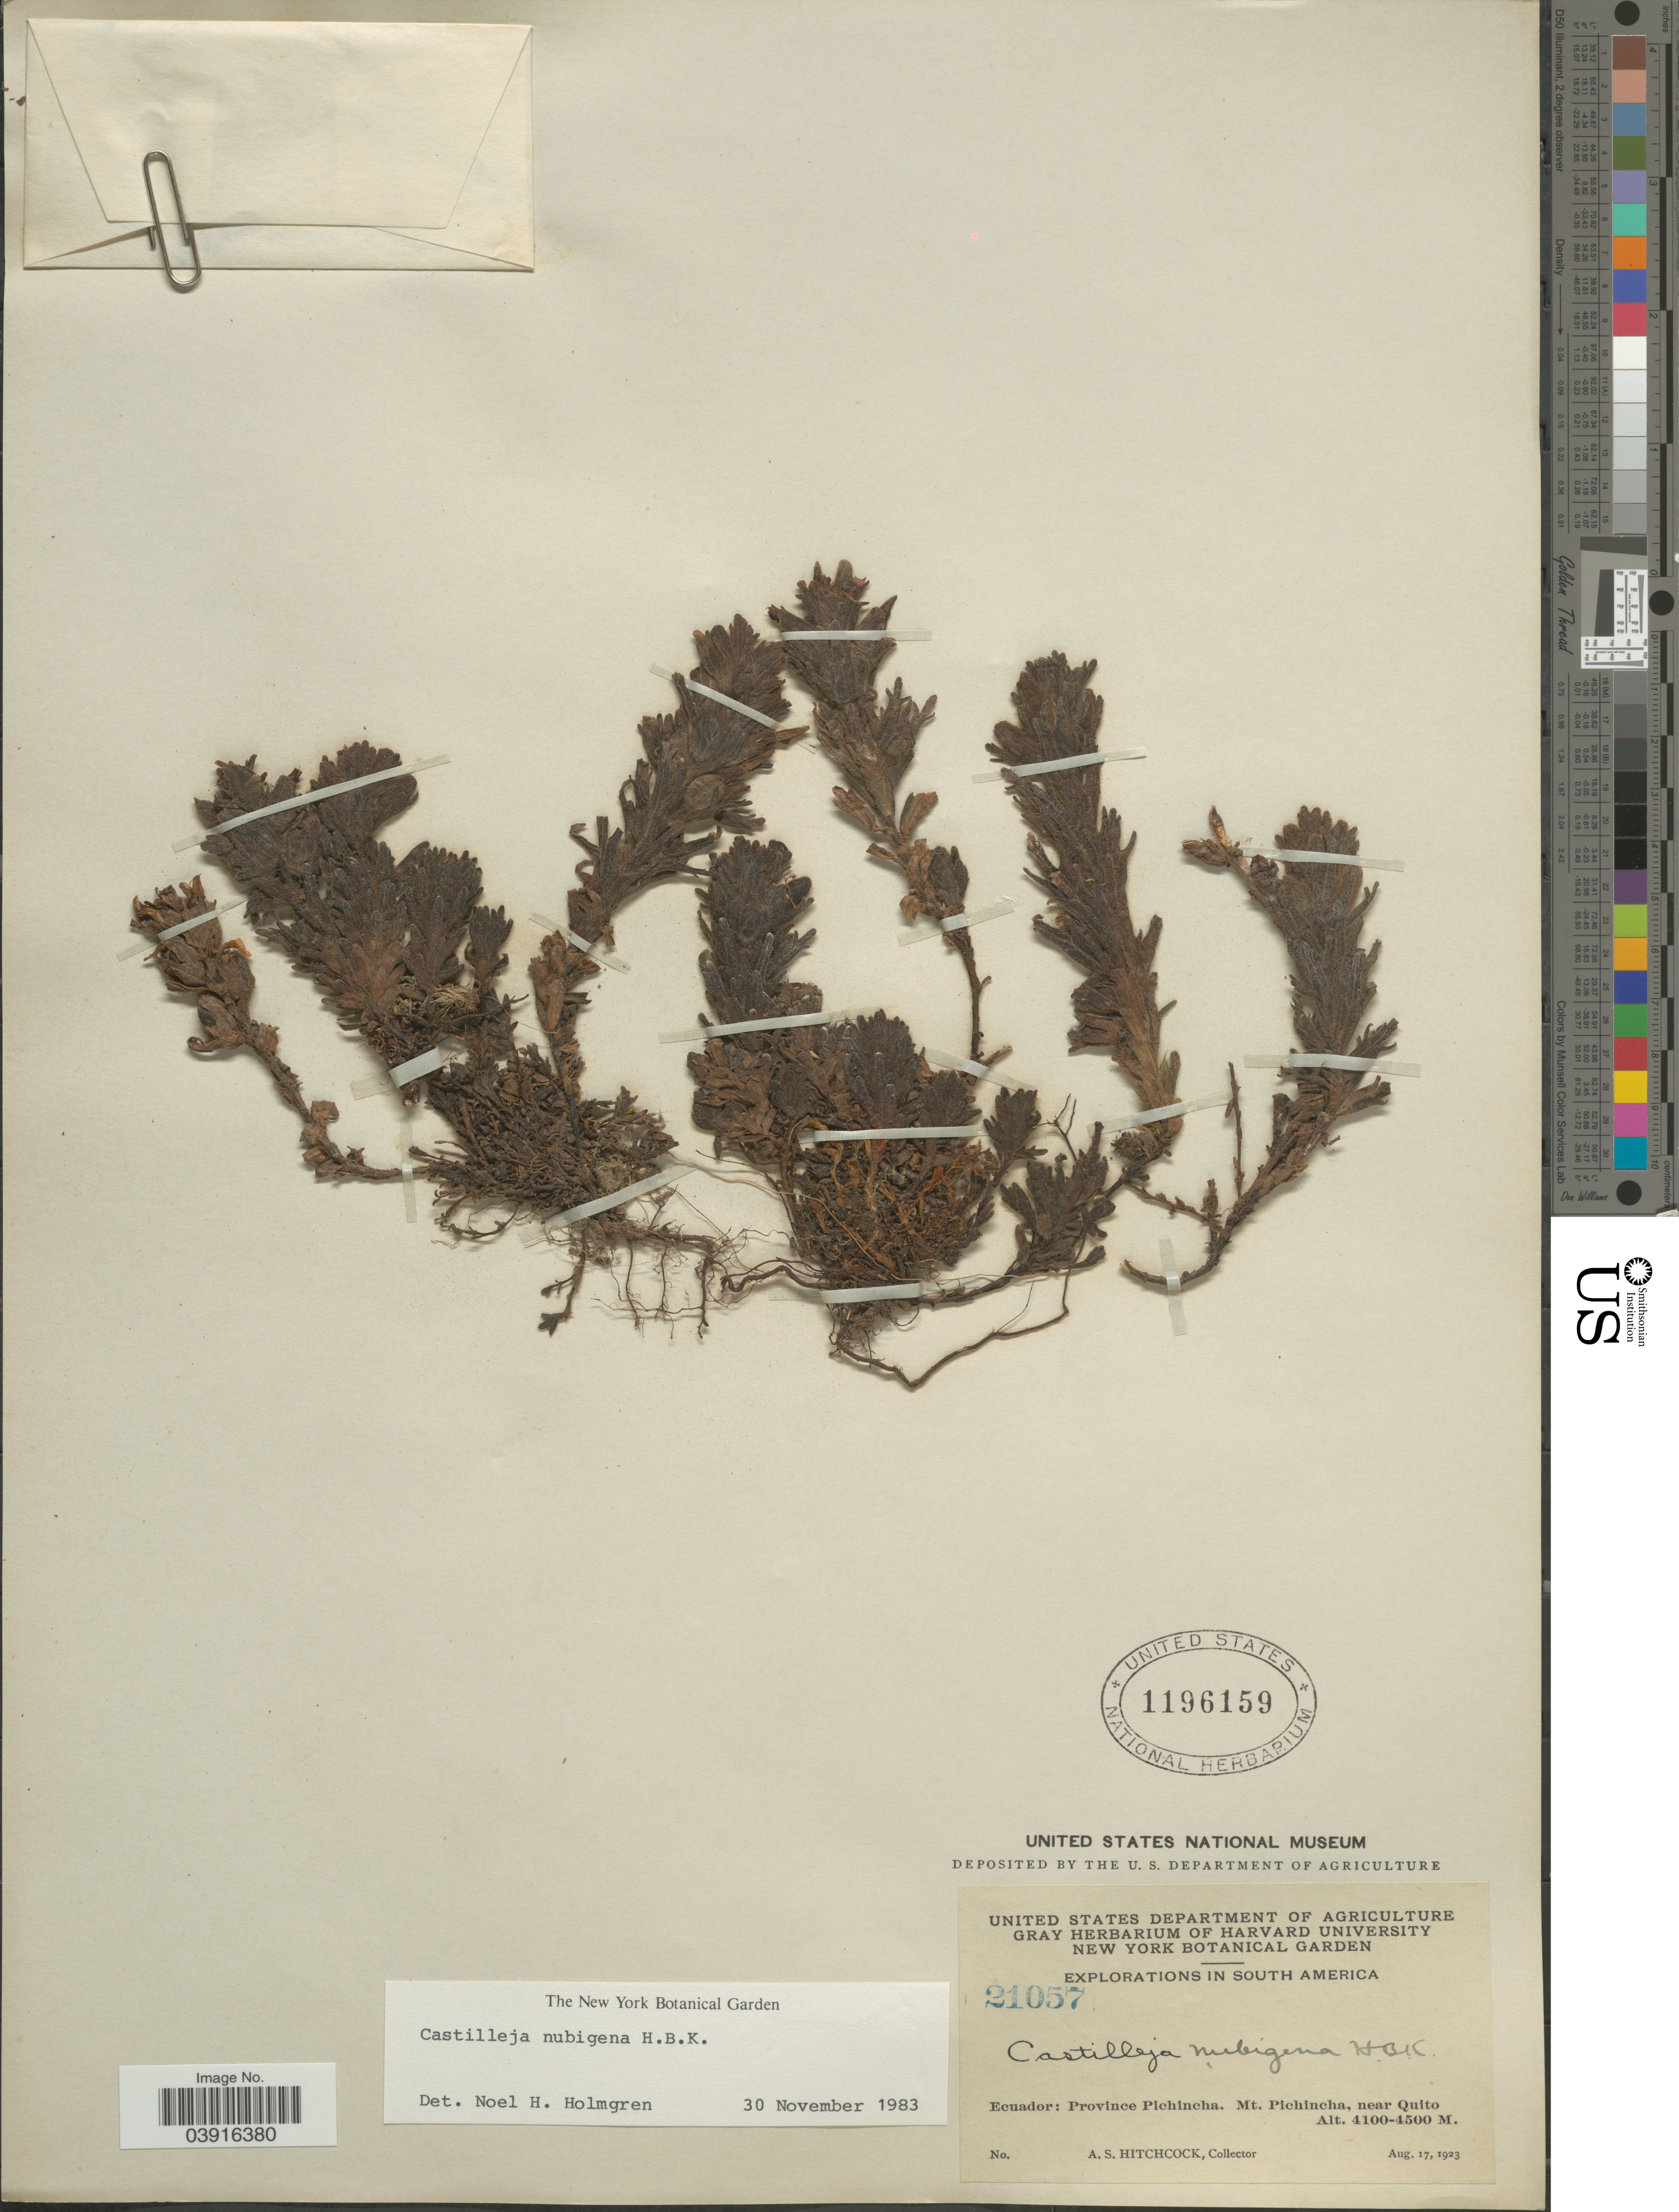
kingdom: Plantae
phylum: Tracheophyta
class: Magnoliopsida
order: Lamiales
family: Orobanchaceae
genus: Castilleja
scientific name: Castilleja nubigena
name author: Kunth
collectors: A. S. Hitchcock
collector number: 21057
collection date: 1923-08-17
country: Ecuador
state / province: Pichincha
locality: Mt. Pichincha, near Quito.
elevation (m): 4100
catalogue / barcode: US 1196159